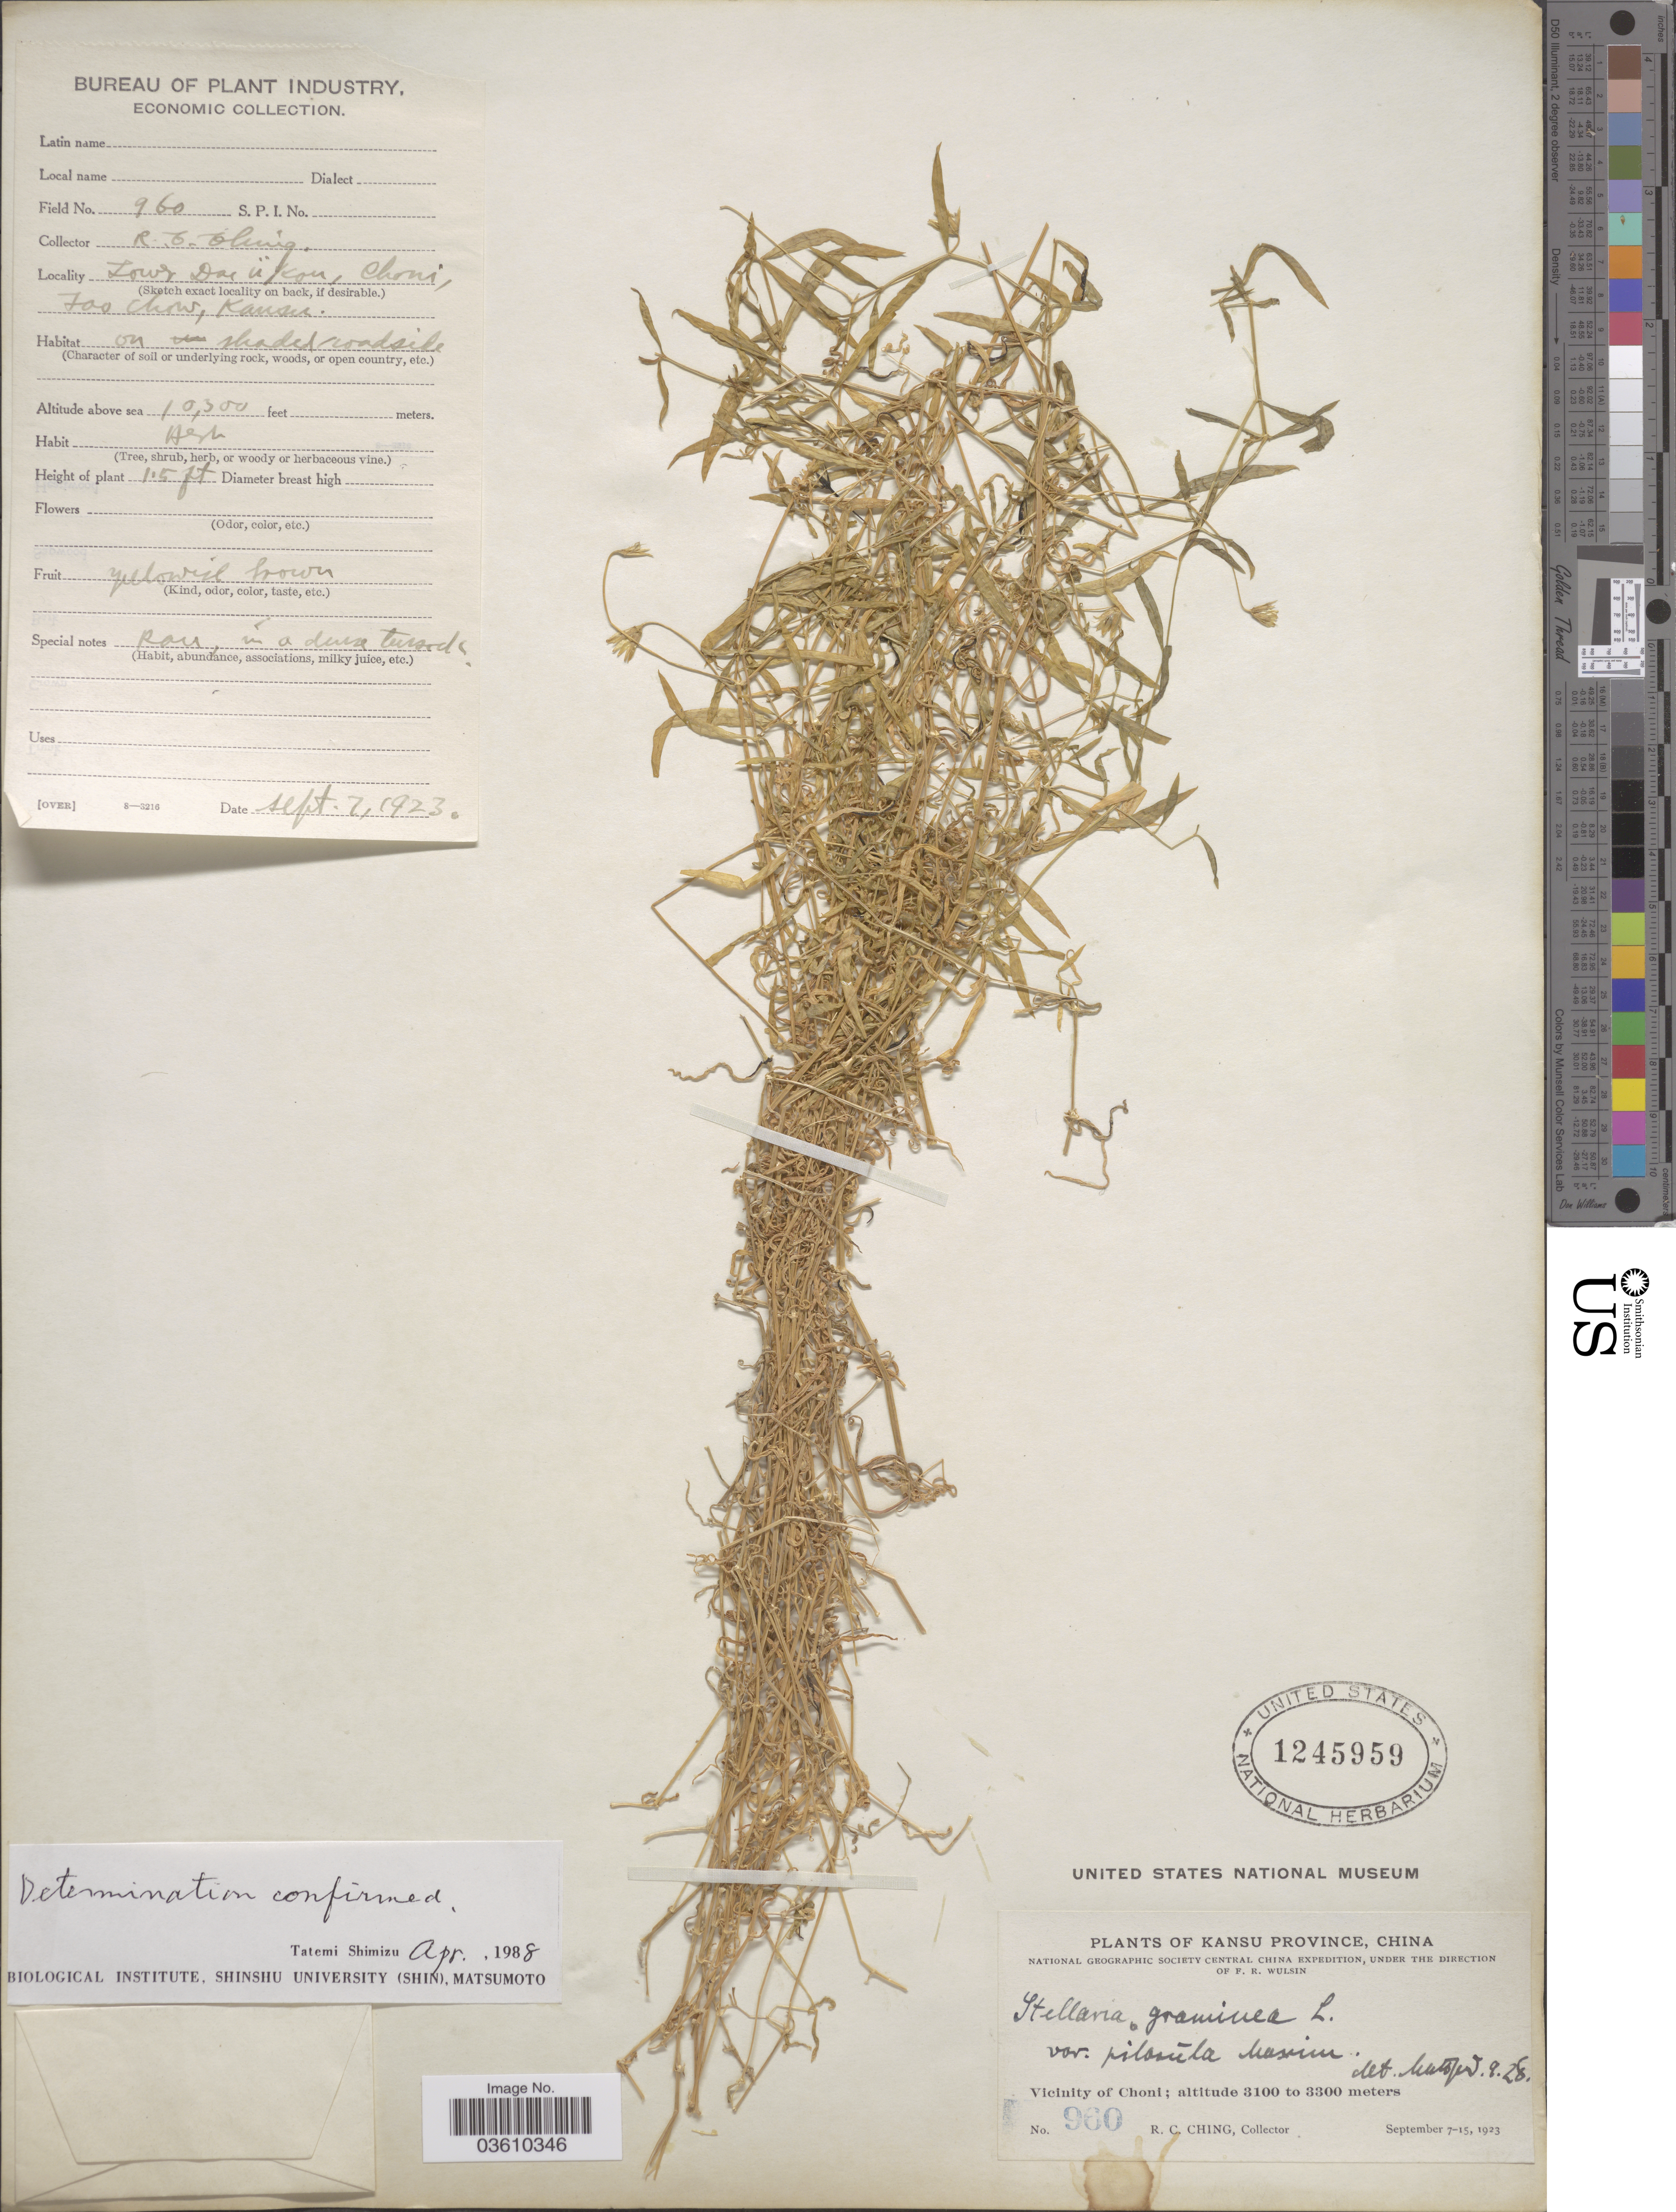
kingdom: Plantae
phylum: Tracheophyta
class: Magnoliopsida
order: Caryophyllales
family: Caryophyllaceae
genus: Stellaria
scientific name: Stellaria graminea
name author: L.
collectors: R. C. Ching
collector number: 960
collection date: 1923-09-07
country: China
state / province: Gansu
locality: Kansu Province. Vicinity of Choni. Lower Dar Ü Kou, Choni, Tao Chow.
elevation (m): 3139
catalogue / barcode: US 1245959